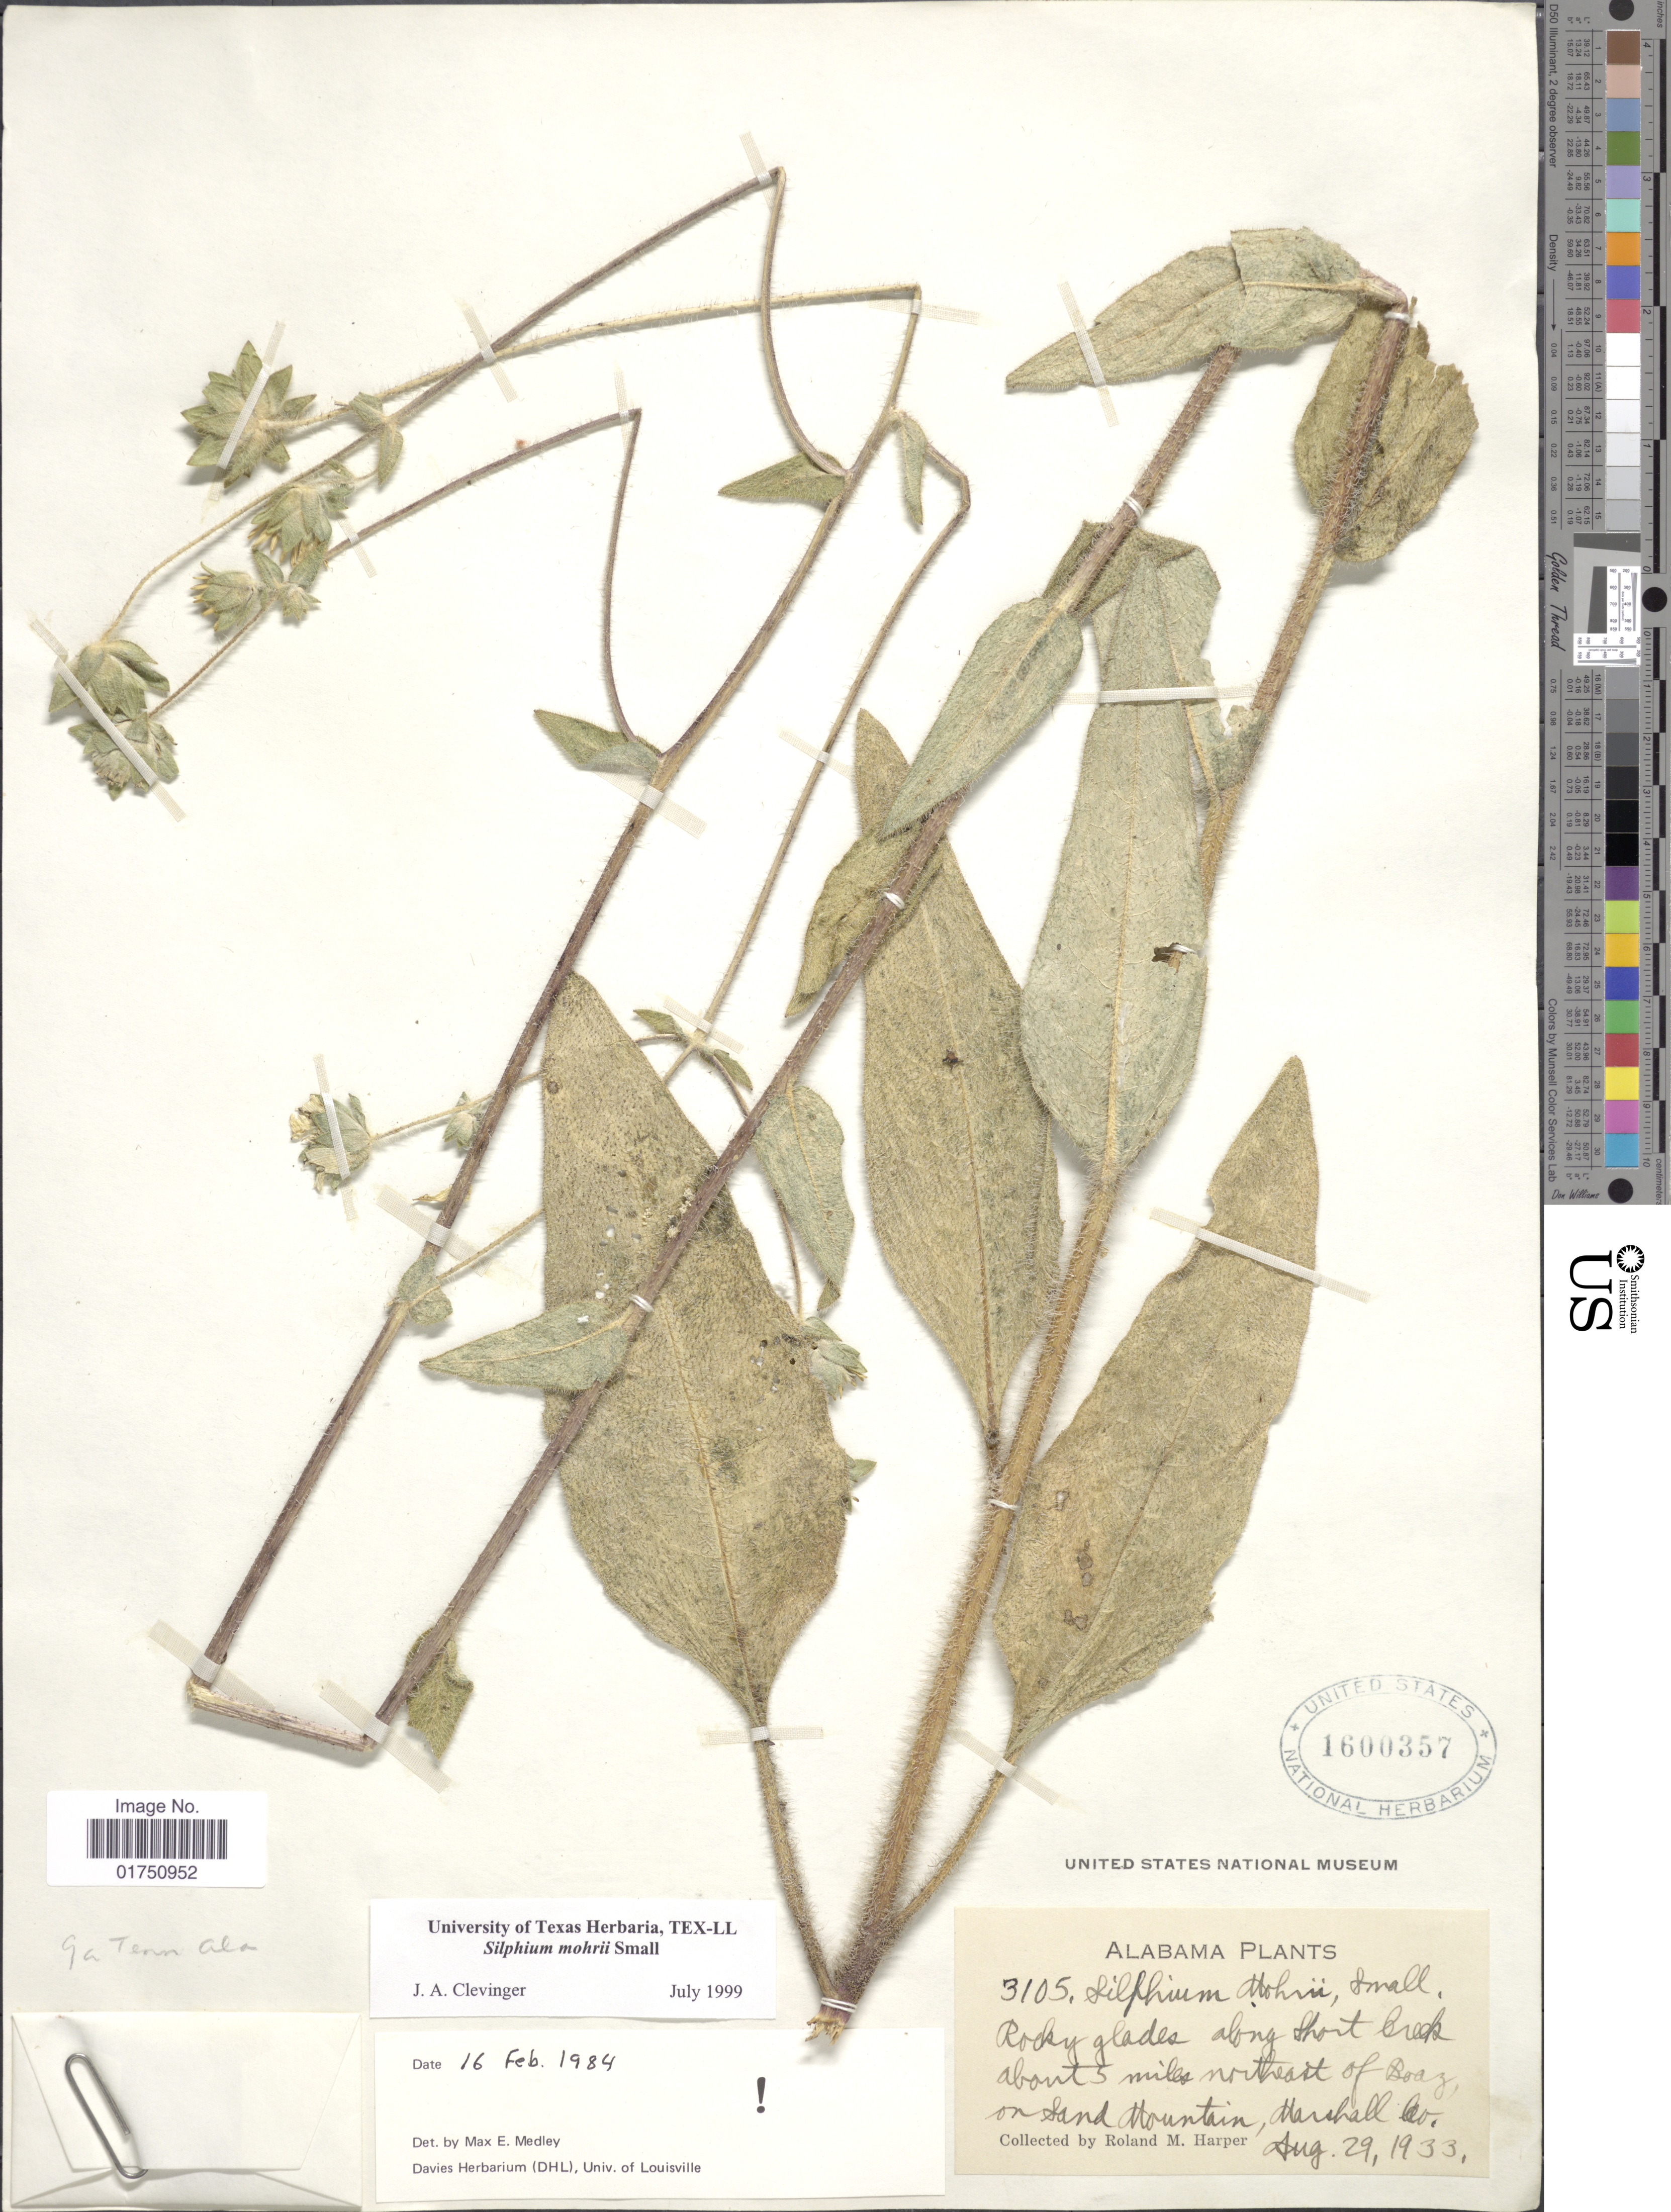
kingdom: Plantae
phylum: Tracheophyta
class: Magnoliopsida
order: Asterales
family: Asteraceae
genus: Silphium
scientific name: Silphium mohrii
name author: Small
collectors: R. M. Harper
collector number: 3105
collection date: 1933-08-29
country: United States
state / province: Alabama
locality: Rocky glades along short Creek about 5 miles northeast of Boaz, on sand Mountain, Marshall Co.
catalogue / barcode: US 1600357